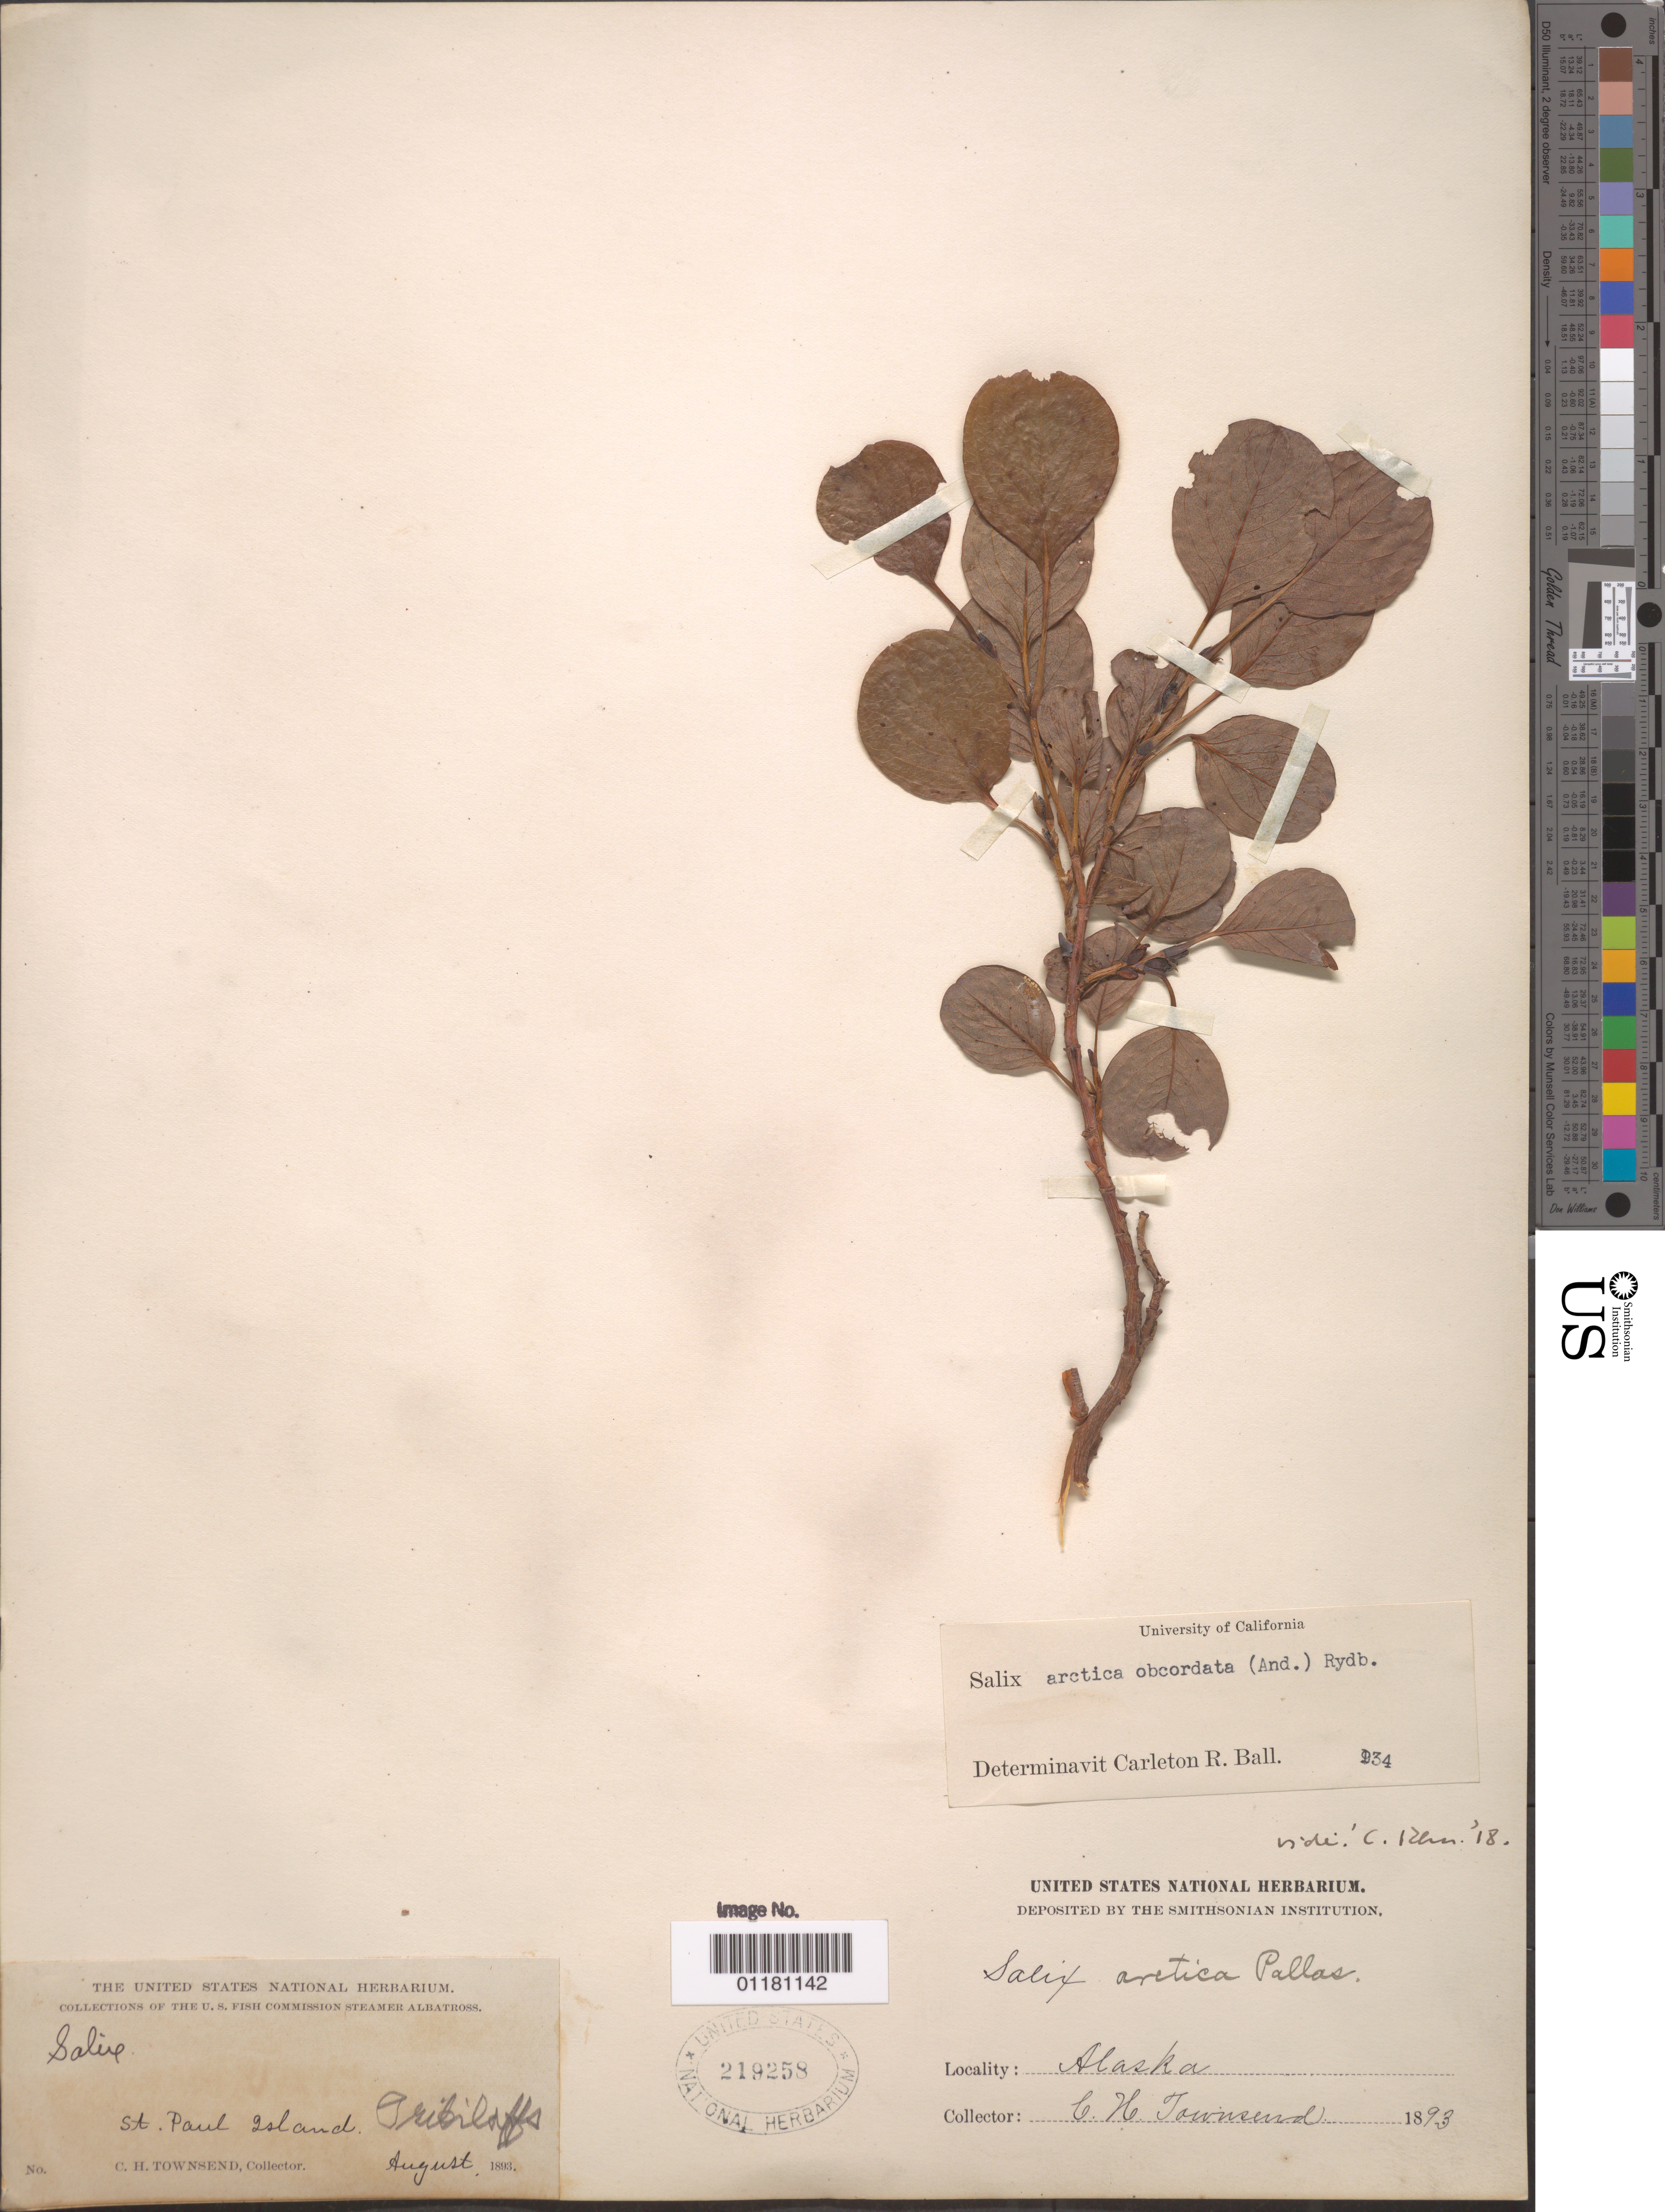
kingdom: Plantae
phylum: Tracheophyta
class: Magnoliopsida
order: Malpighiales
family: Salicaceae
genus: Salix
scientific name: Salix arctica var. obcordata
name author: (Andersson) Rydb.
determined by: Ball, C. R.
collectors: C. H. Townsend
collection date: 1893-08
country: United States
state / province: Alaska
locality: St. Paul Island.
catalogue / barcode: US 219258